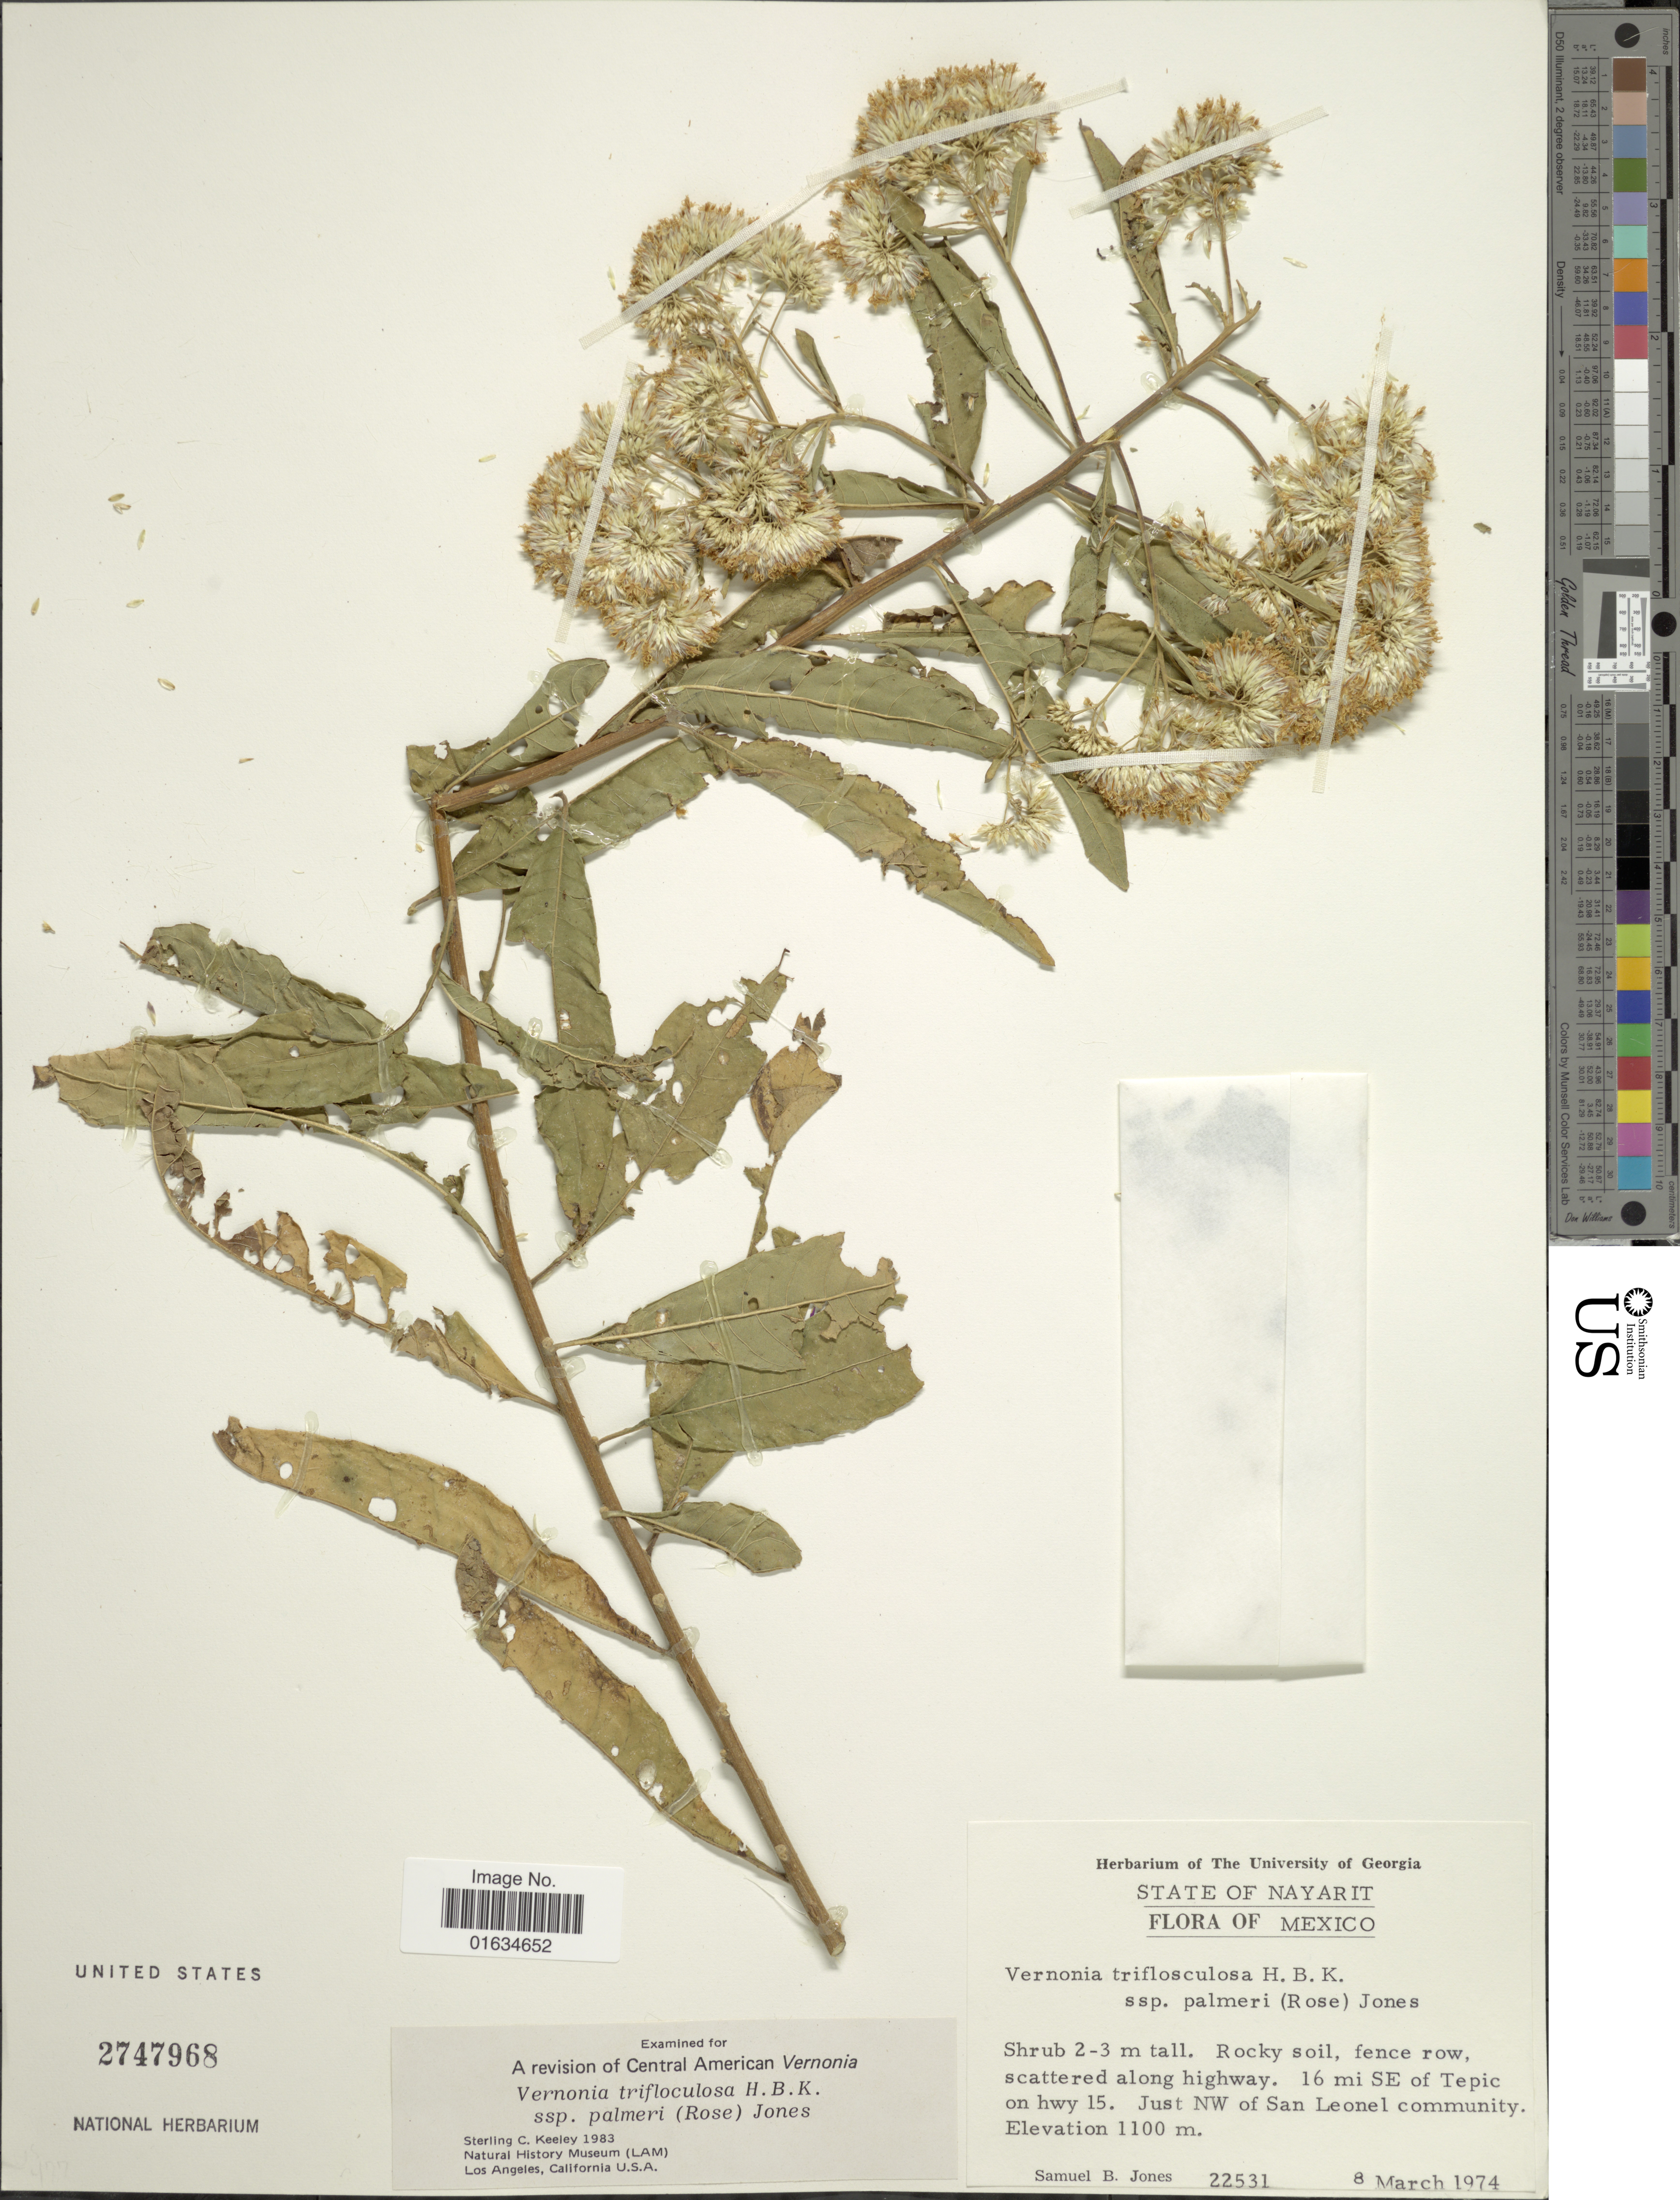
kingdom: Plantae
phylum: Tracheophyta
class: Magnoliopsida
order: Asterales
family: Asteraceae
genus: Eremosis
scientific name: Eremosis triflosculosa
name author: (Kunth) Gleason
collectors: S. B. Jones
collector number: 22531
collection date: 1974-03-08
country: Mexico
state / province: Nayarit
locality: Along highway, 16 mi Se of Tepic on hwy., just NW of San Leonel community.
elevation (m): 1100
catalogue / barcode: US 2747968